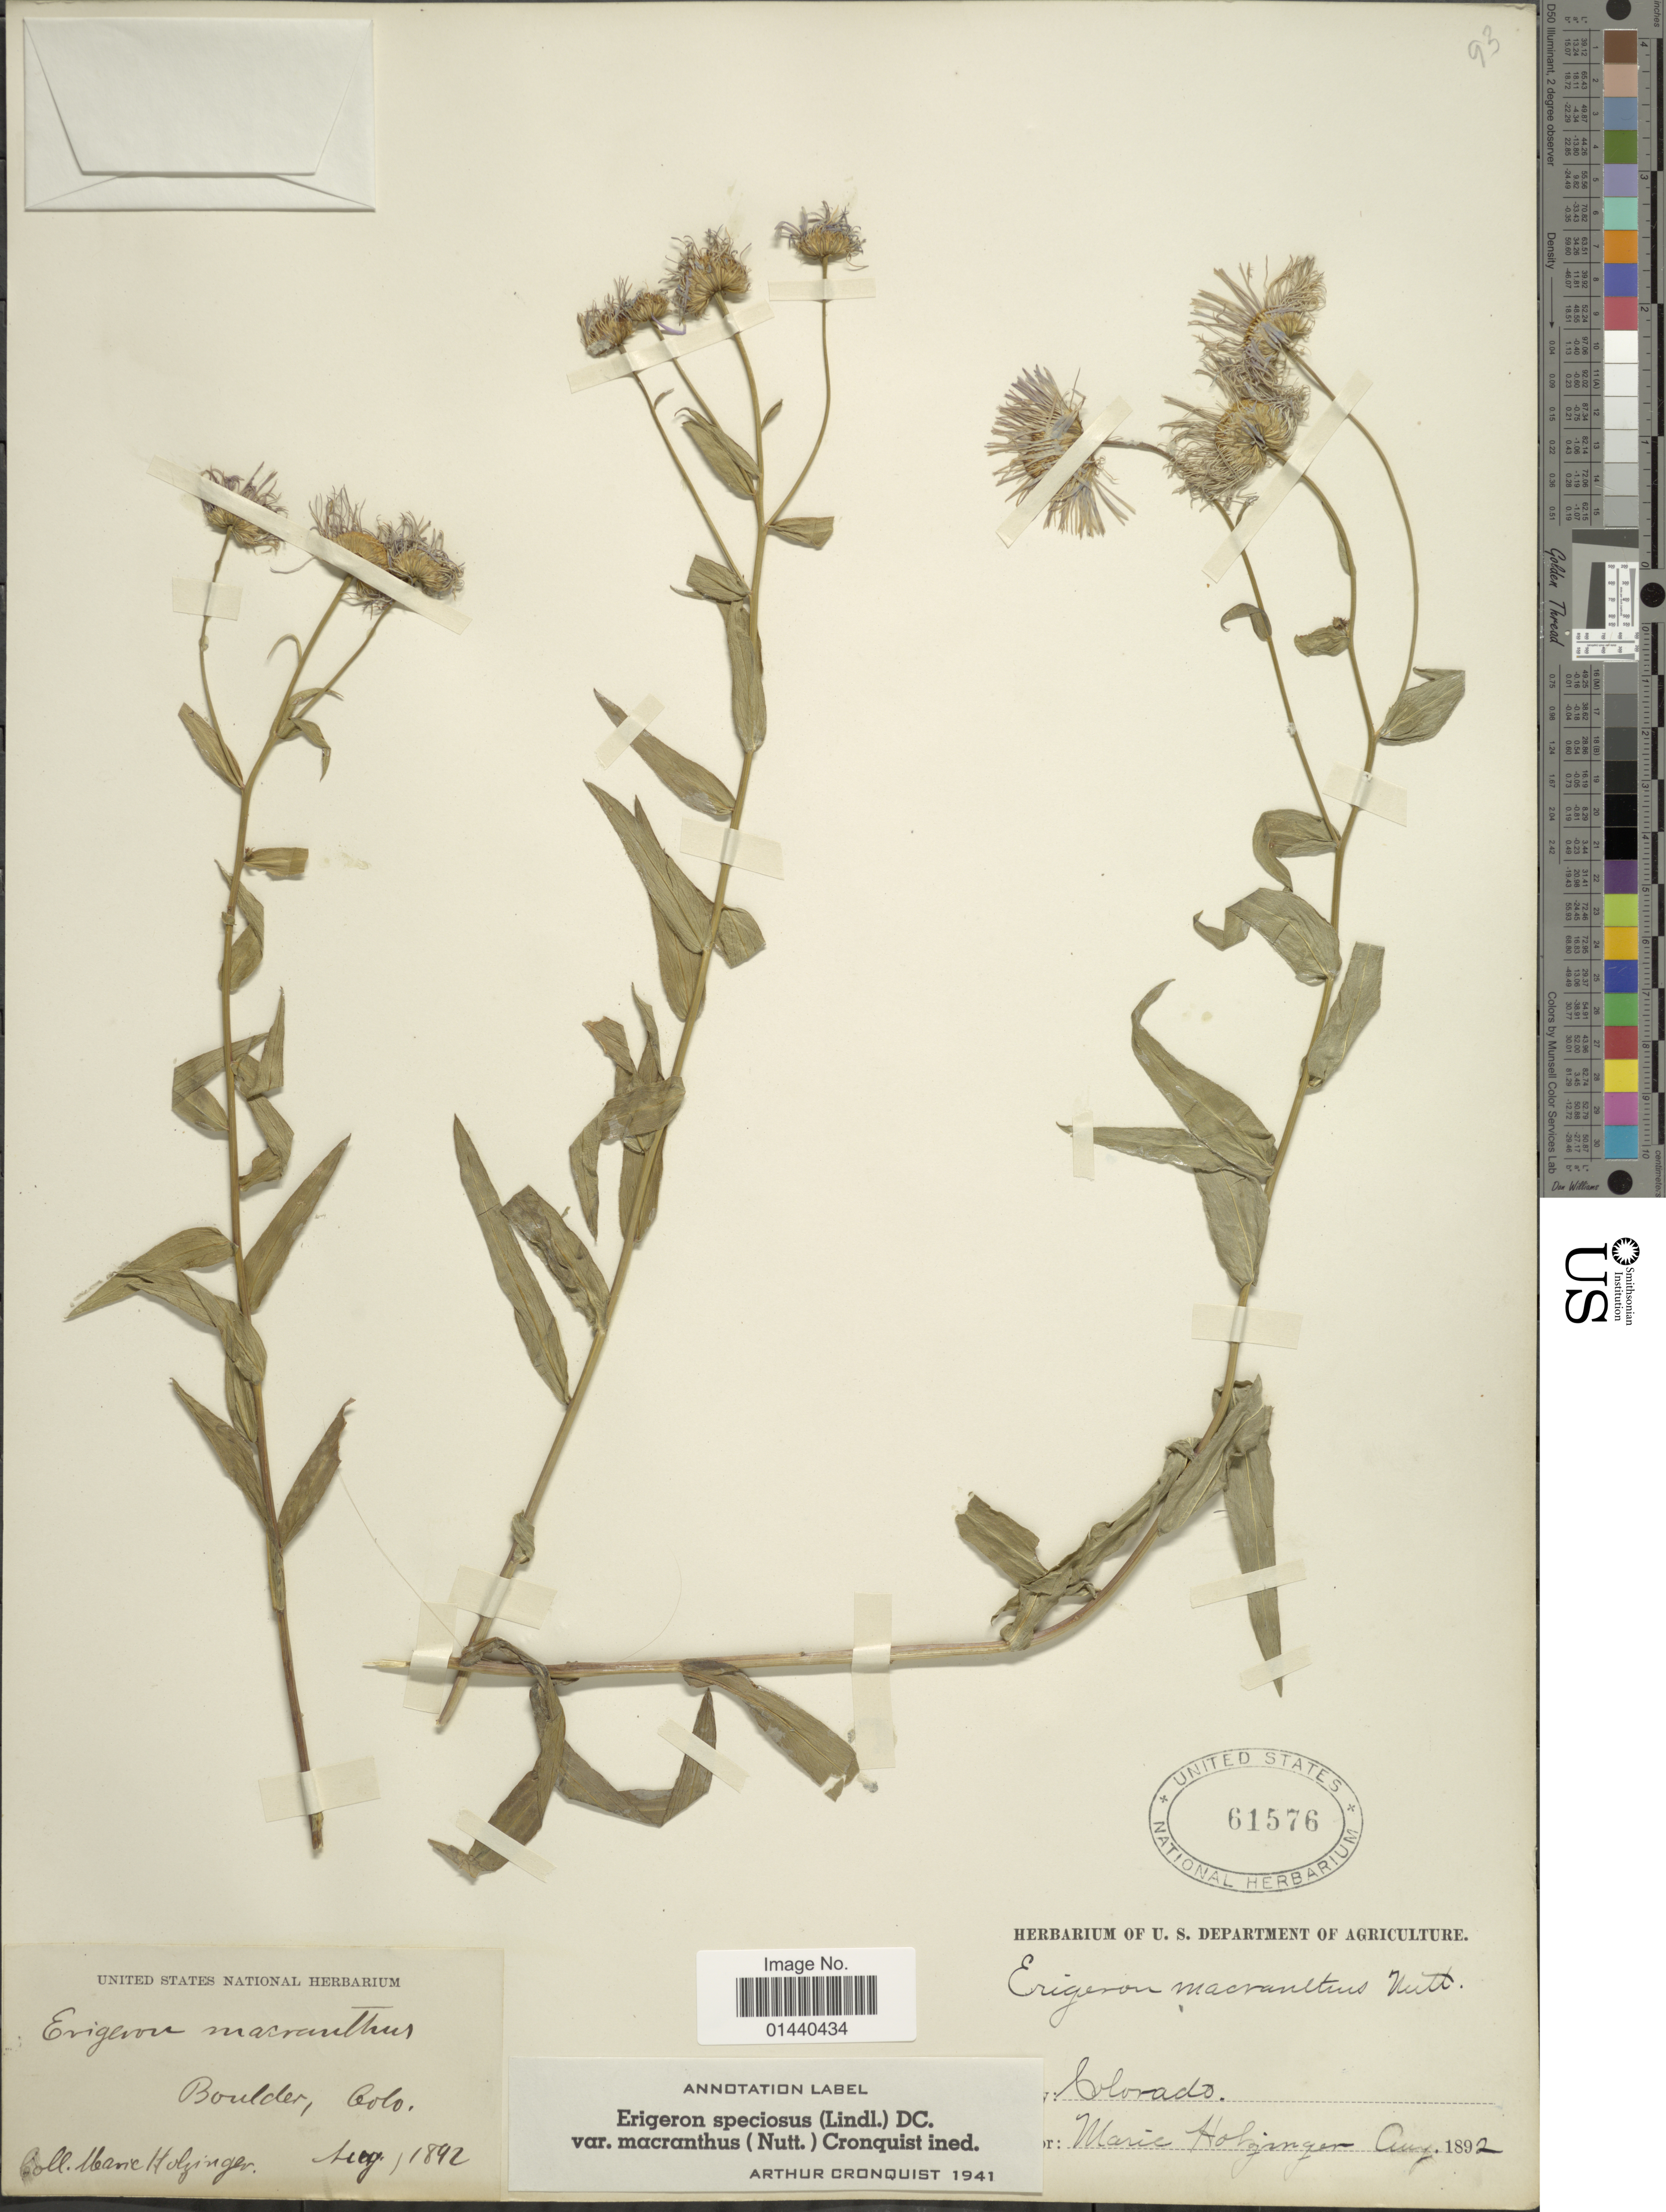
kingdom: Plantae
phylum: Tracheophyta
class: Magnoliopsida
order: Asterales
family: Asteraceae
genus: Erigeron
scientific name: Erigeron speciosus var. macranthus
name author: (Nutt.) Cronq.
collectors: M. Holzinger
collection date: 1892-08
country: United States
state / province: Colorado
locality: Boulder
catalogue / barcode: US 61576